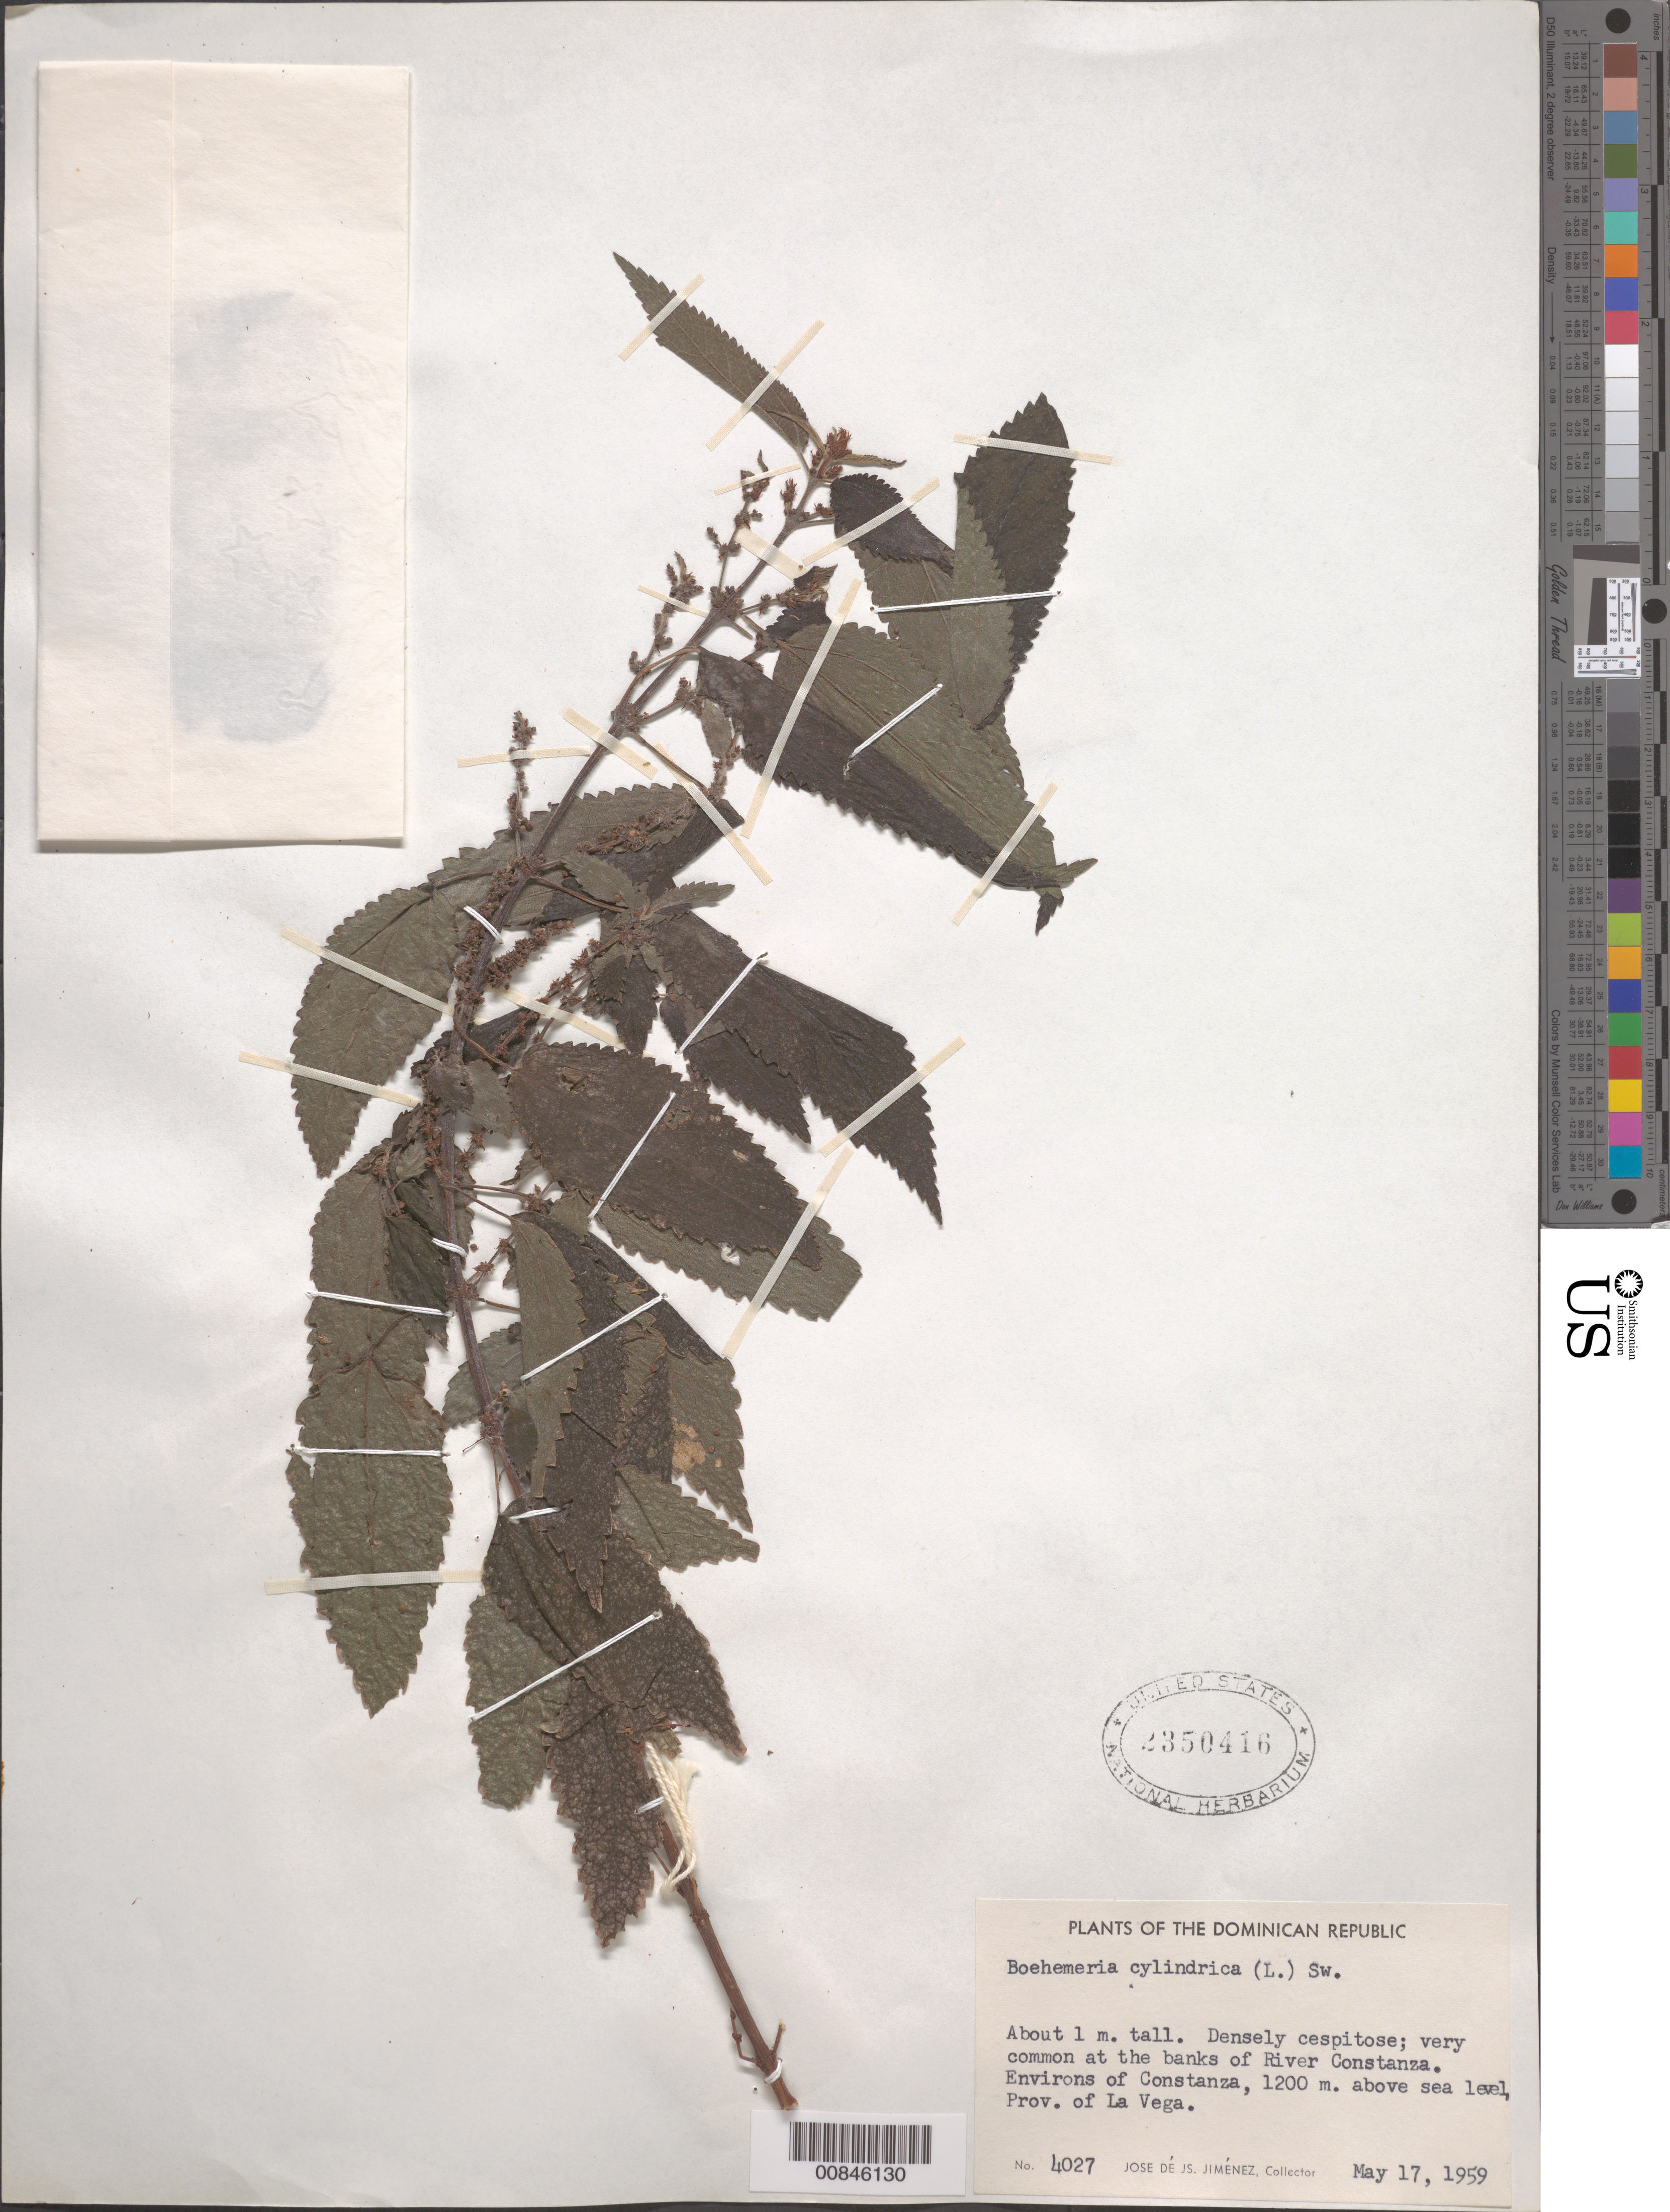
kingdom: Plantae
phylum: Tracheophyta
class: Magnoliopsida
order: Rosales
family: Urticaceae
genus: Boehmeria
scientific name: Boehmeria cylindrica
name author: (L.) Sw.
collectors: J. J. Jiménez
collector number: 4027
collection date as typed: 17 May 1959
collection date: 1959-05-17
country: Dominican Republic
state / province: La Vega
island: Hispaniola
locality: Environs of Constanza.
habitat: Very common at the banks of River Constanza.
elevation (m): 1200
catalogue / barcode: US 2350416